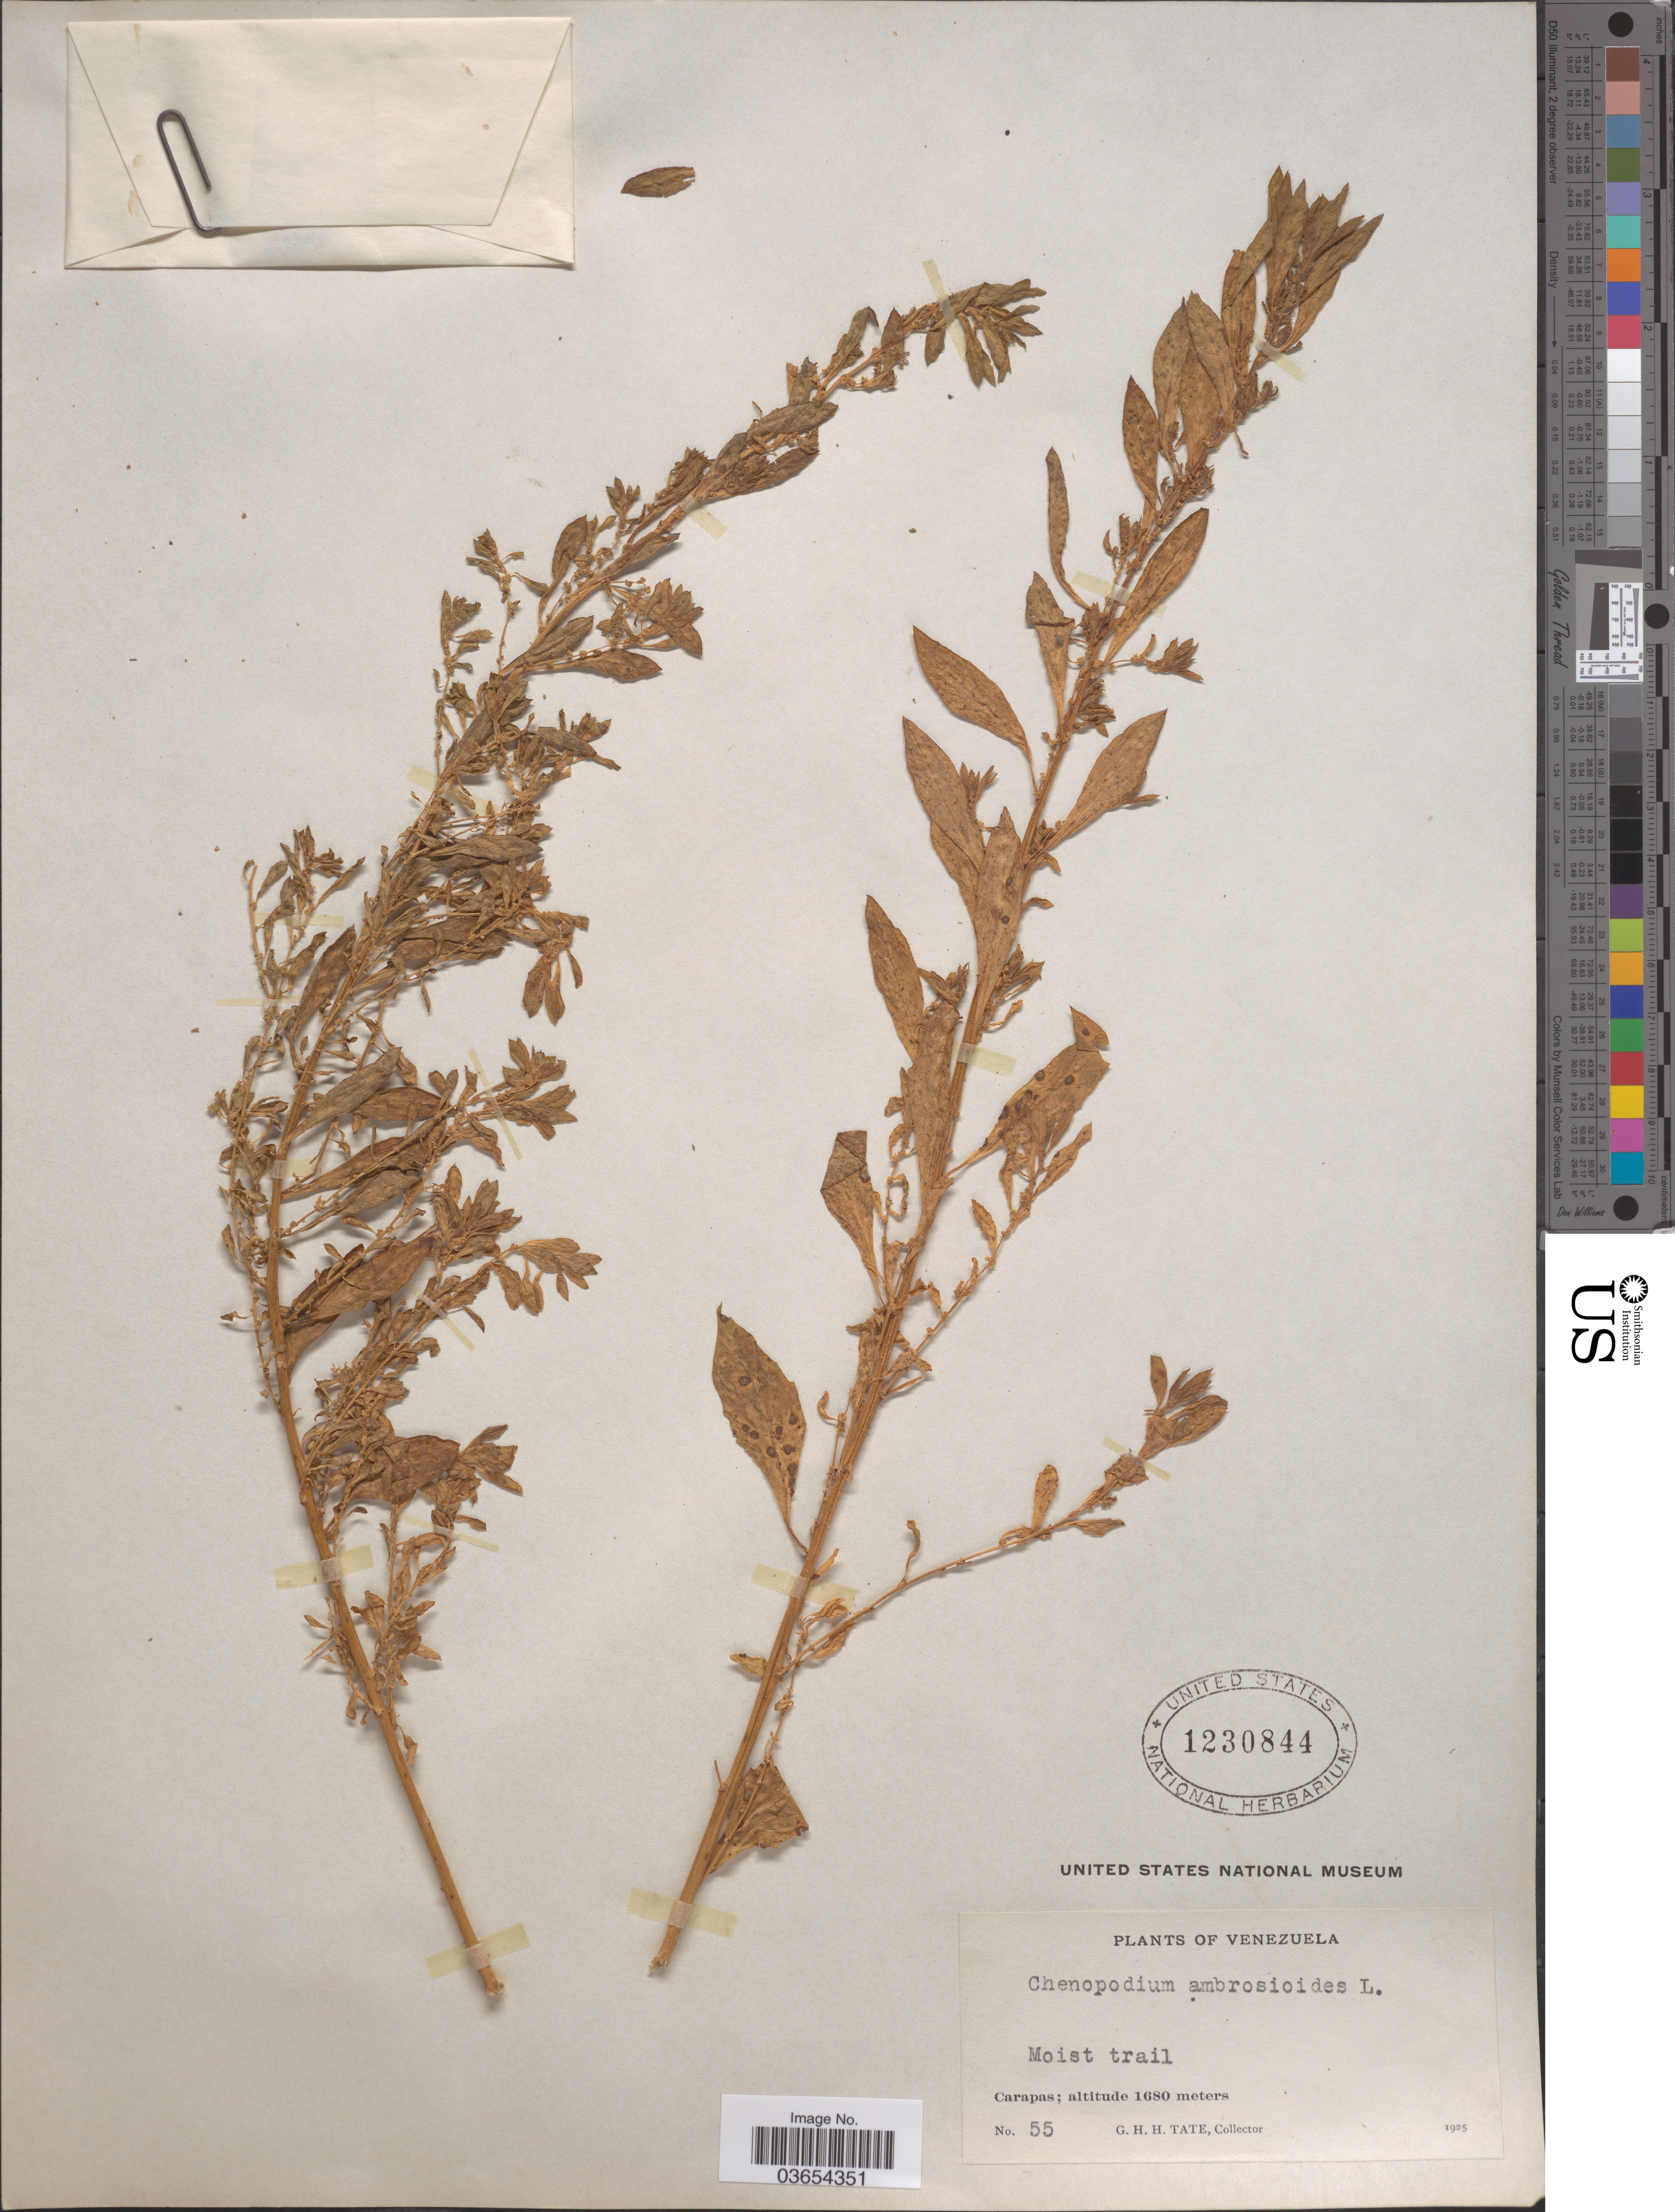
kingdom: Plantae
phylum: Tracheophyta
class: Magnoliopsida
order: Caryophyllales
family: Amaranthaceae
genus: Chenopodium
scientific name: Chenopodium ambrosioides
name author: L.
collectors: G. H. H.Tate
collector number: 55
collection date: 1925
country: Venezuela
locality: Carapas.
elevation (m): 1680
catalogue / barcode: US 1230844